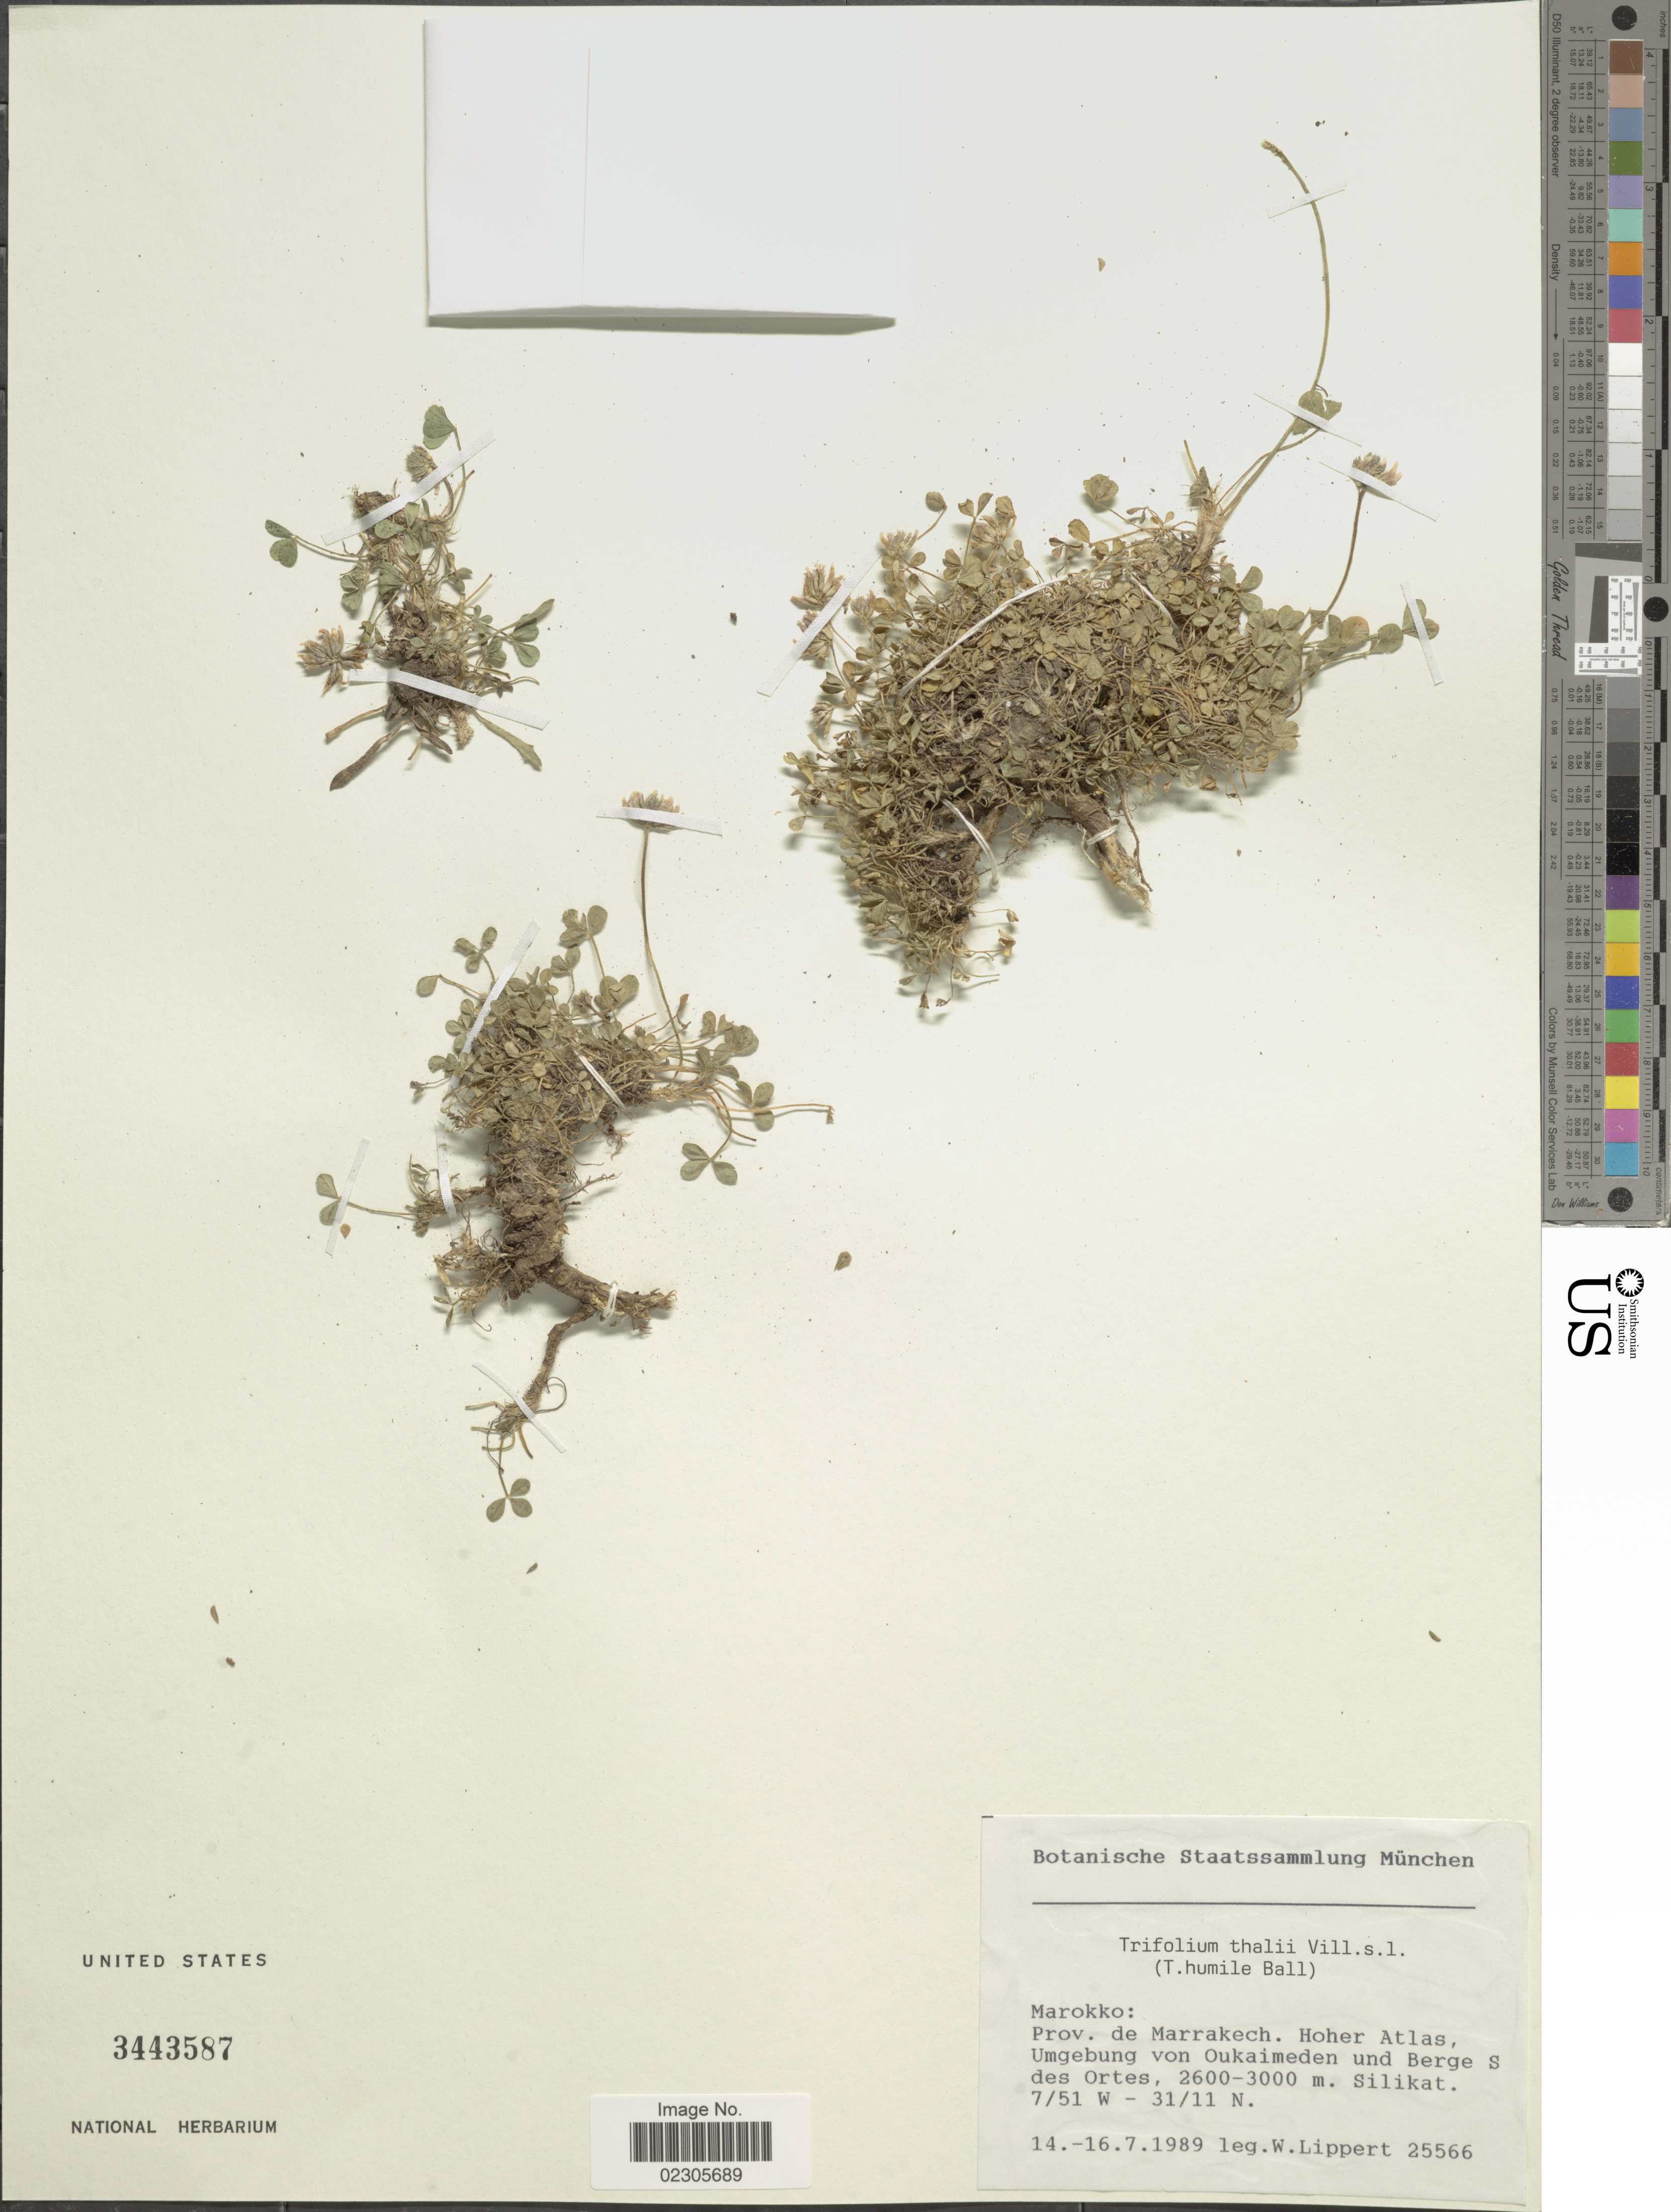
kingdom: Plantae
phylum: Tracheophyta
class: Magnoliopsida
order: Fabales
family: Fabaceae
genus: Trifolium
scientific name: Trifolium thalii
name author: Vill.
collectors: W. Lippert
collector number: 25566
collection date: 1989-07-14/1989-07-16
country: Morocco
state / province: Marrakech-Tensift-Al Haouz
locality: Prov. de Marrakech. Hoher Atlas, Umgebung von Oukaimeden und Berge S des Ortes, Silikat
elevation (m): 2600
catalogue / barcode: US 3443587